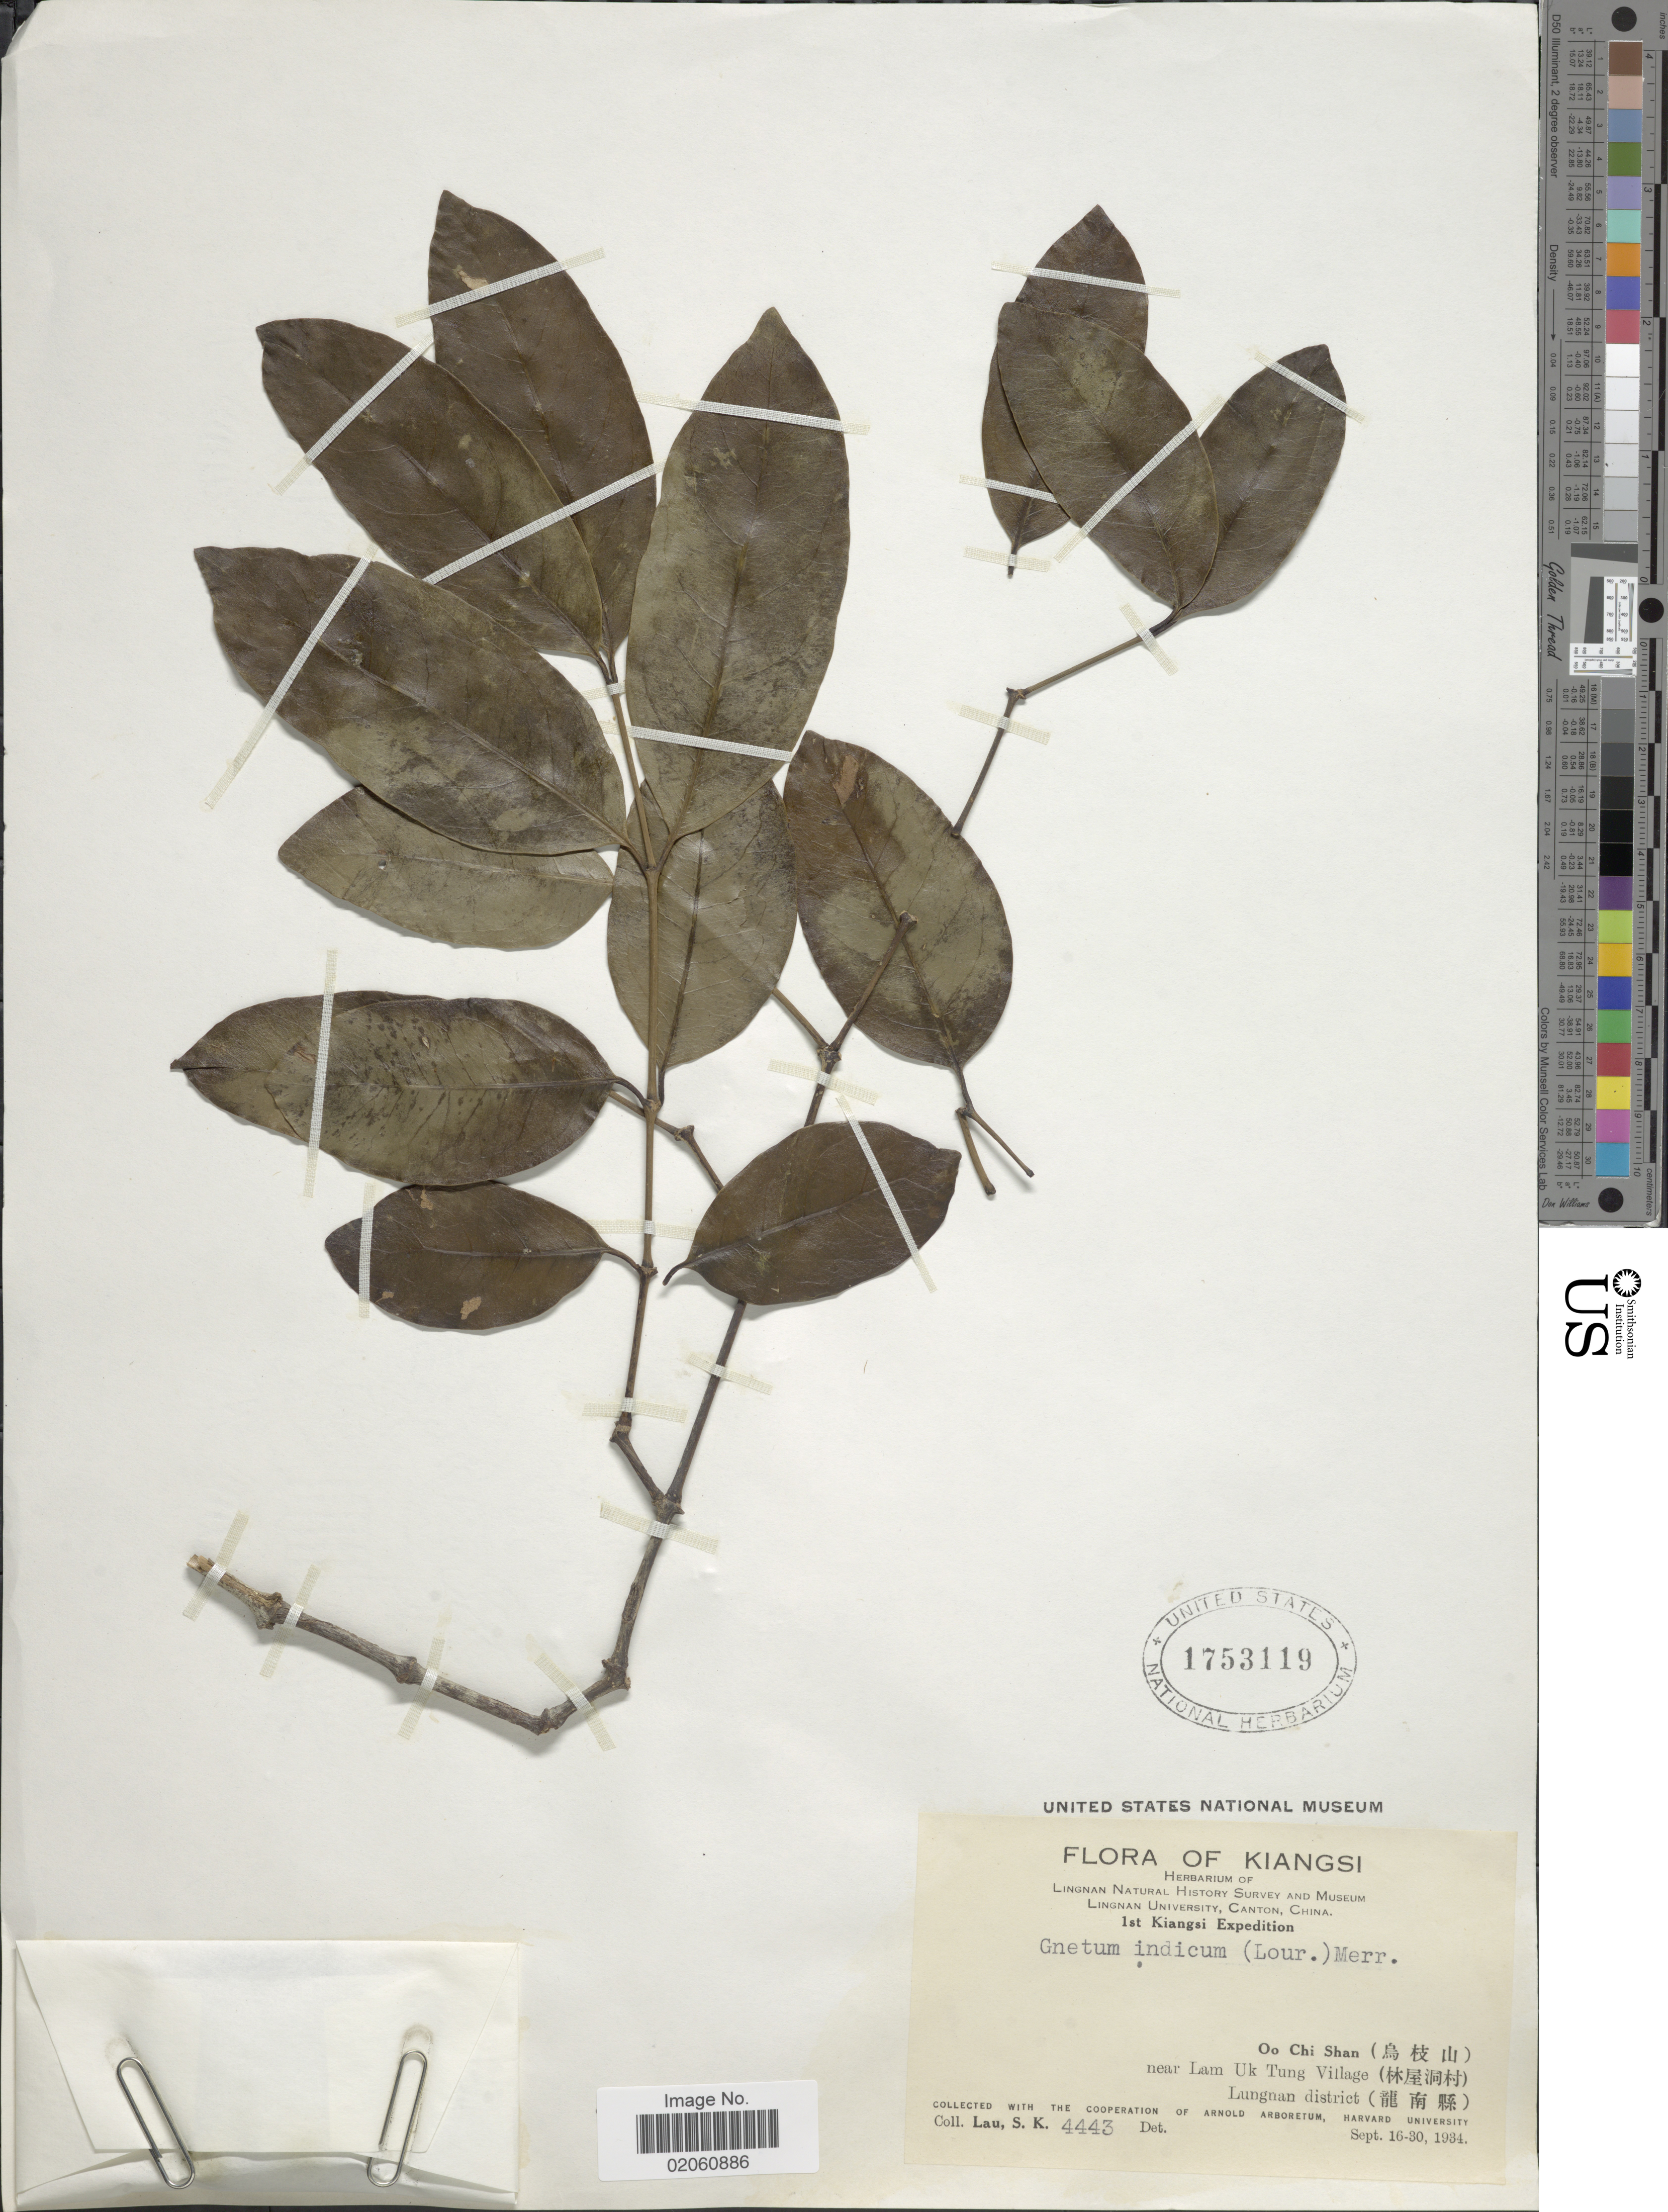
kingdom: Plantae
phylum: Tracheophyta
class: Gnetopsida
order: Gnetales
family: Gnetaceae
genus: Gnetum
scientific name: Gnetum indicum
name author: (Lour.) Merr.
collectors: S. K. Lau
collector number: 4443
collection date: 1934-09-16/1934-09-30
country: China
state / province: Jiangxi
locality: Kiangsi, Oo Chi Shan (X) near Lam Uk Tung Village (X) Lungnan district (X)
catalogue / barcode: US 1753119